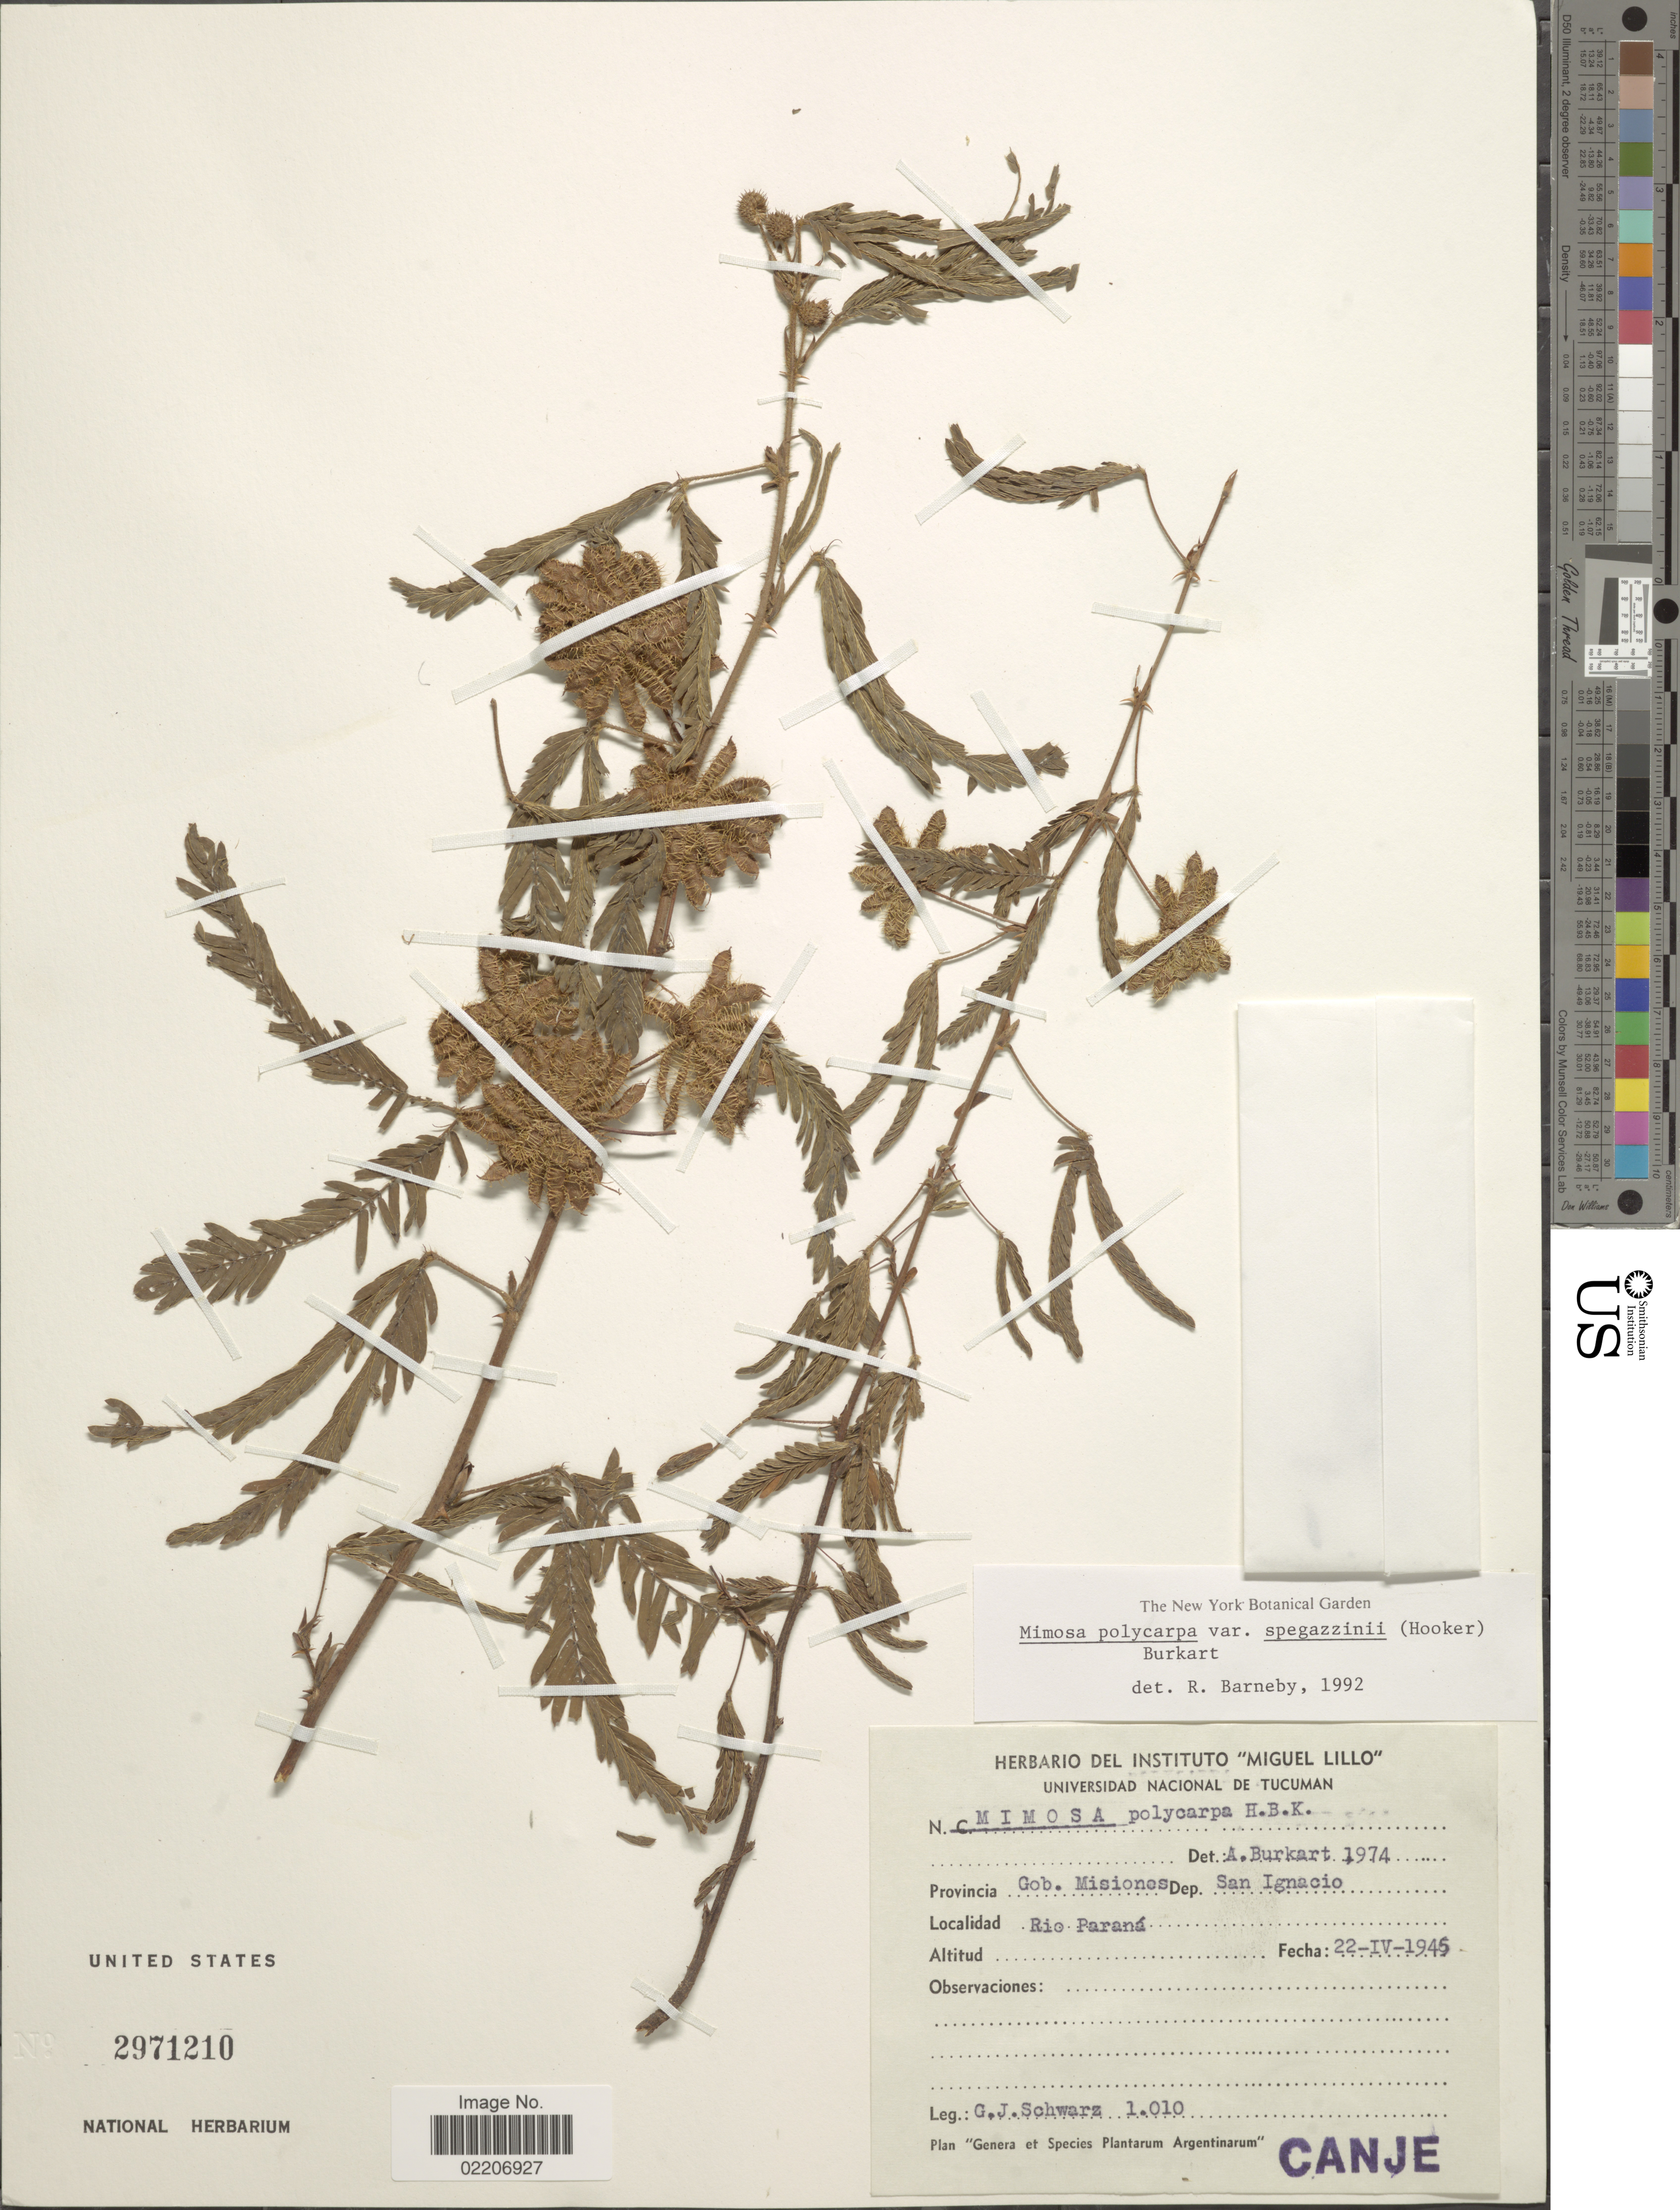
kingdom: Plantae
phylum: Tracheophyta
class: Magnoliopsida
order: Fabales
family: Fabaceae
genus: Mimosa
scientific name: Mimosa polycarpa var. spegazzinii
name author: (Pirotta) Burkart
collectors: G. J. Schwarz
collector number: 1010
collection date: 1945-04-22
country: Argentina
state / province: Misiones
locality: Dep. San Ignacio, Rio Parana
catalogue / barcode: US 2971210